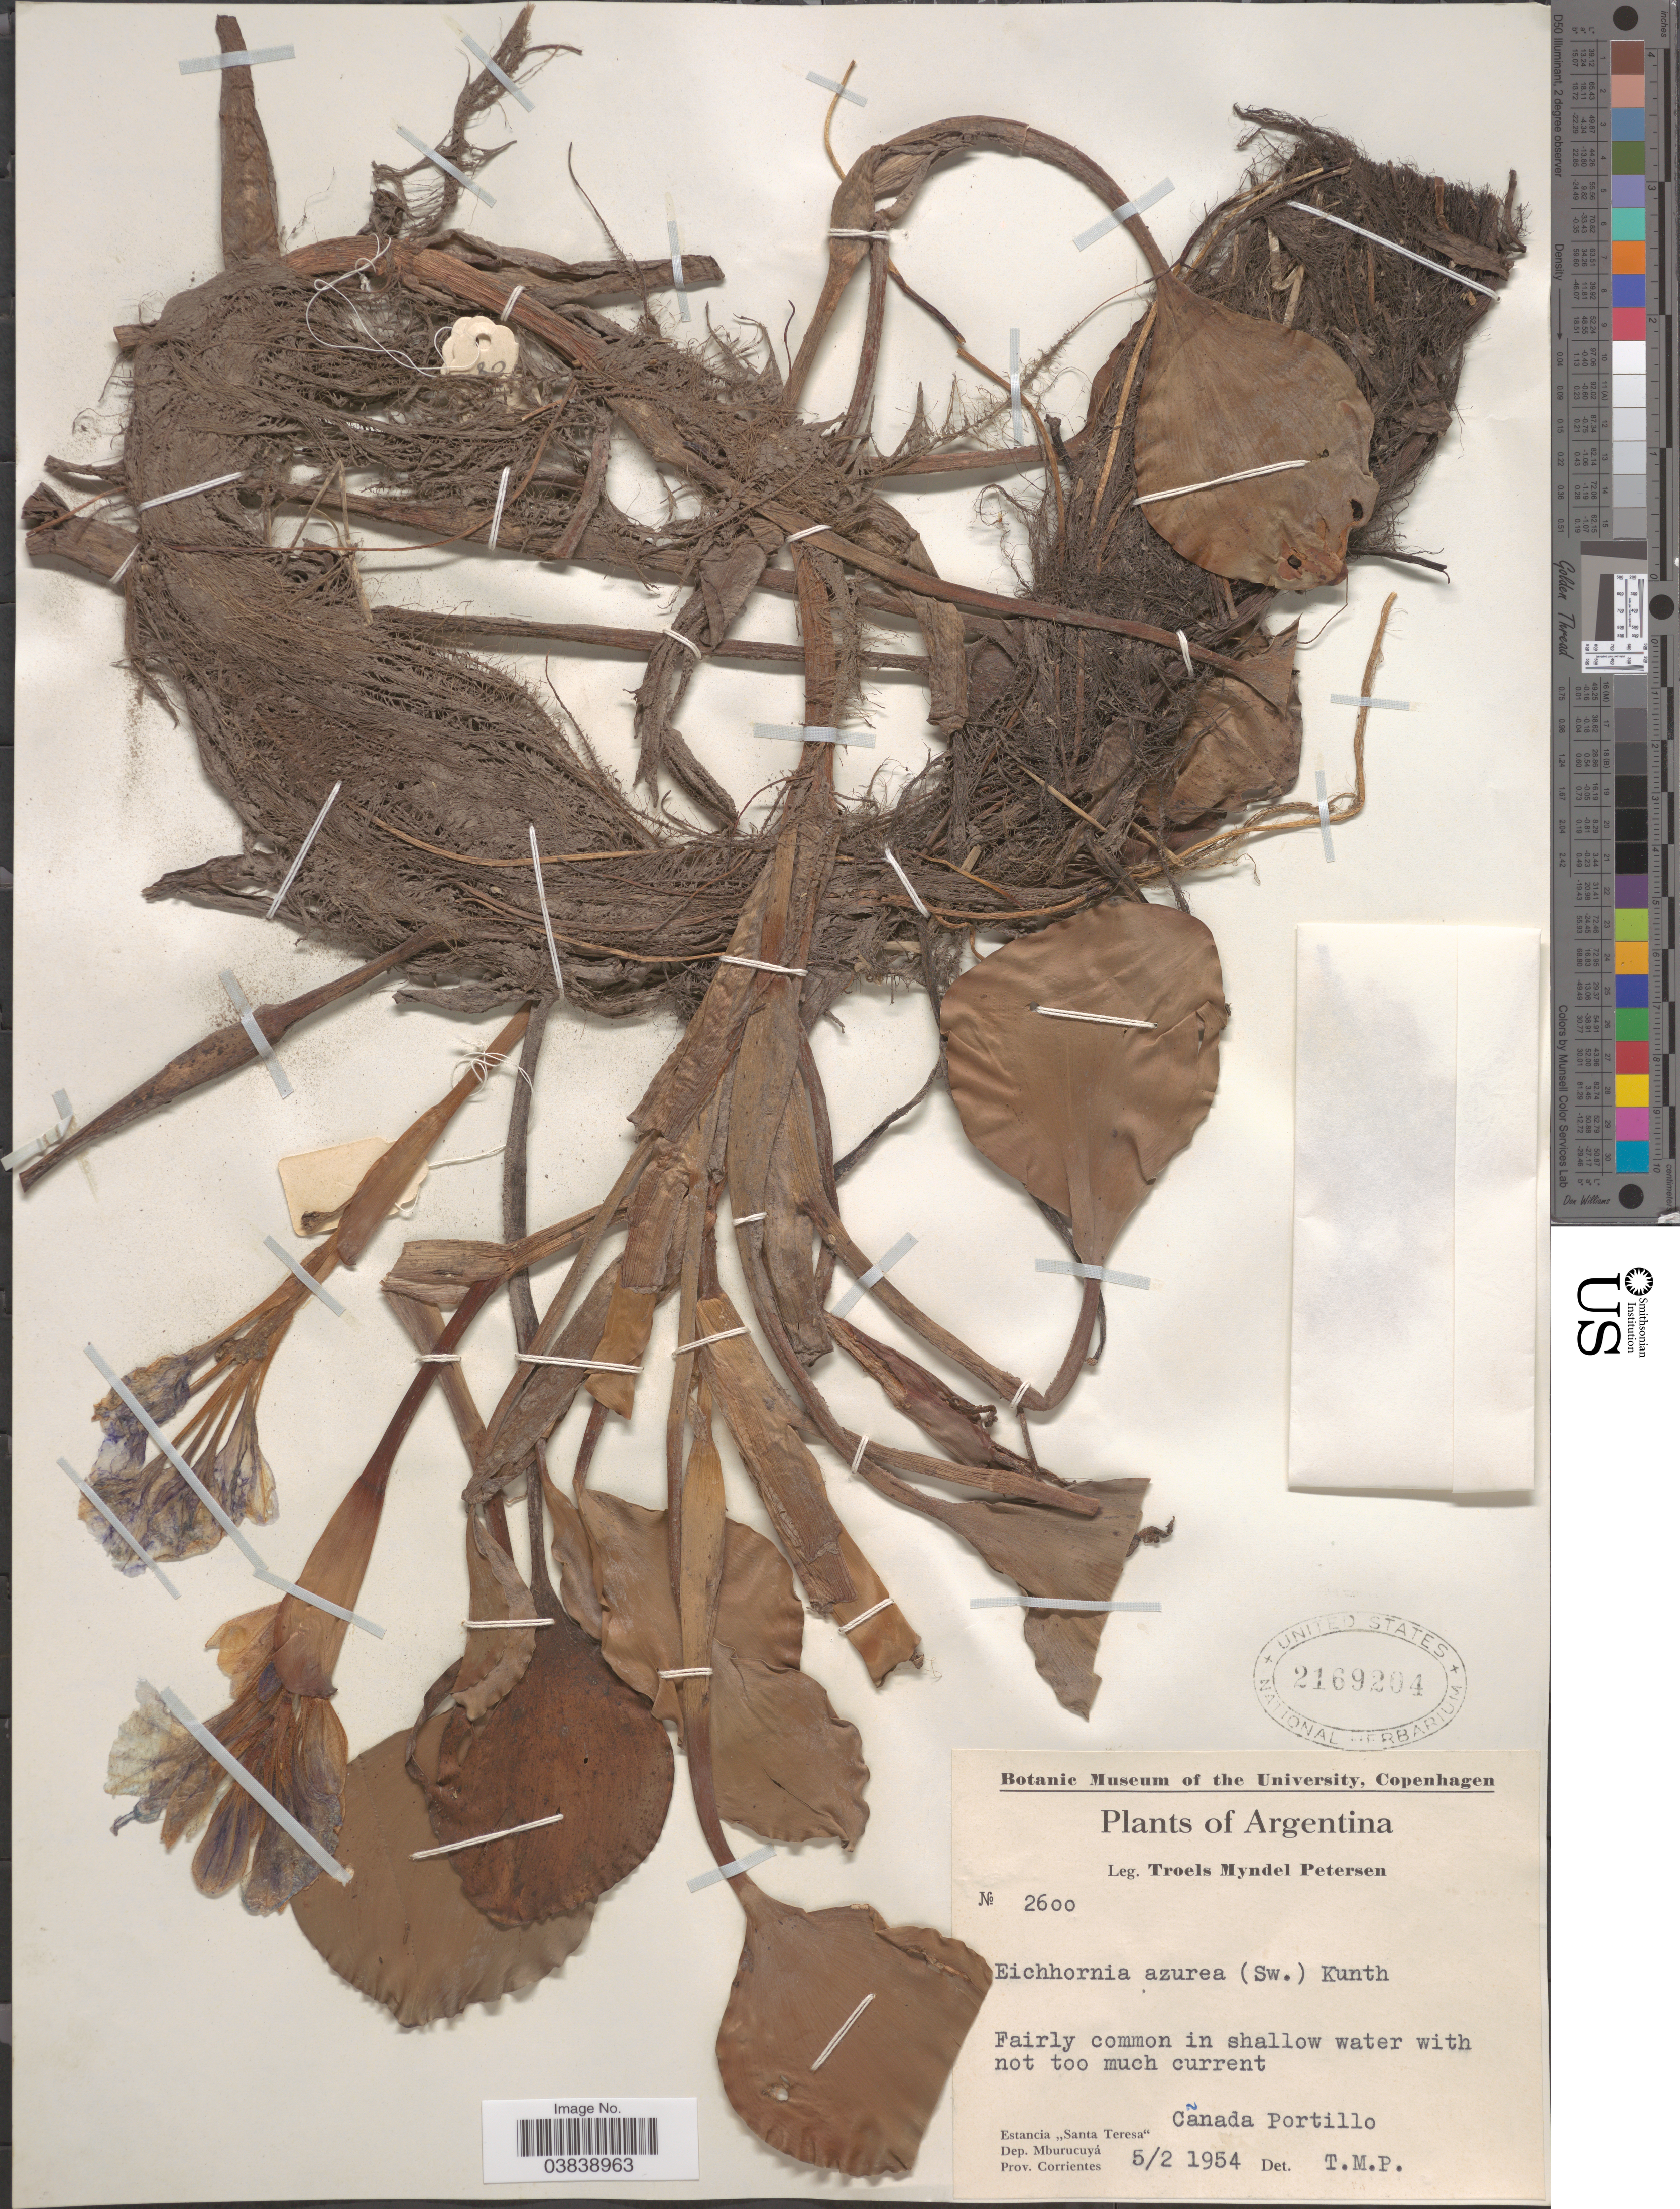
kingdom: Plantae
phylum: Tracheophyta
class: Liliopsida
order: Commelinales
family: Pontederiaceae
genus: Eichhornia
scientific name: Eichhornia azurea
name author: (Sw.) Kunth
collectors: T. M. Petersen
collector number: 2600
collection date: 1954-02-05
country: Argentina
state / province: Corrientes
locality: Cãnada Portillo. Estancia ,,Santa Teresa'. Dep. Mburucuyá.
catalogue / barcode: US 2169204